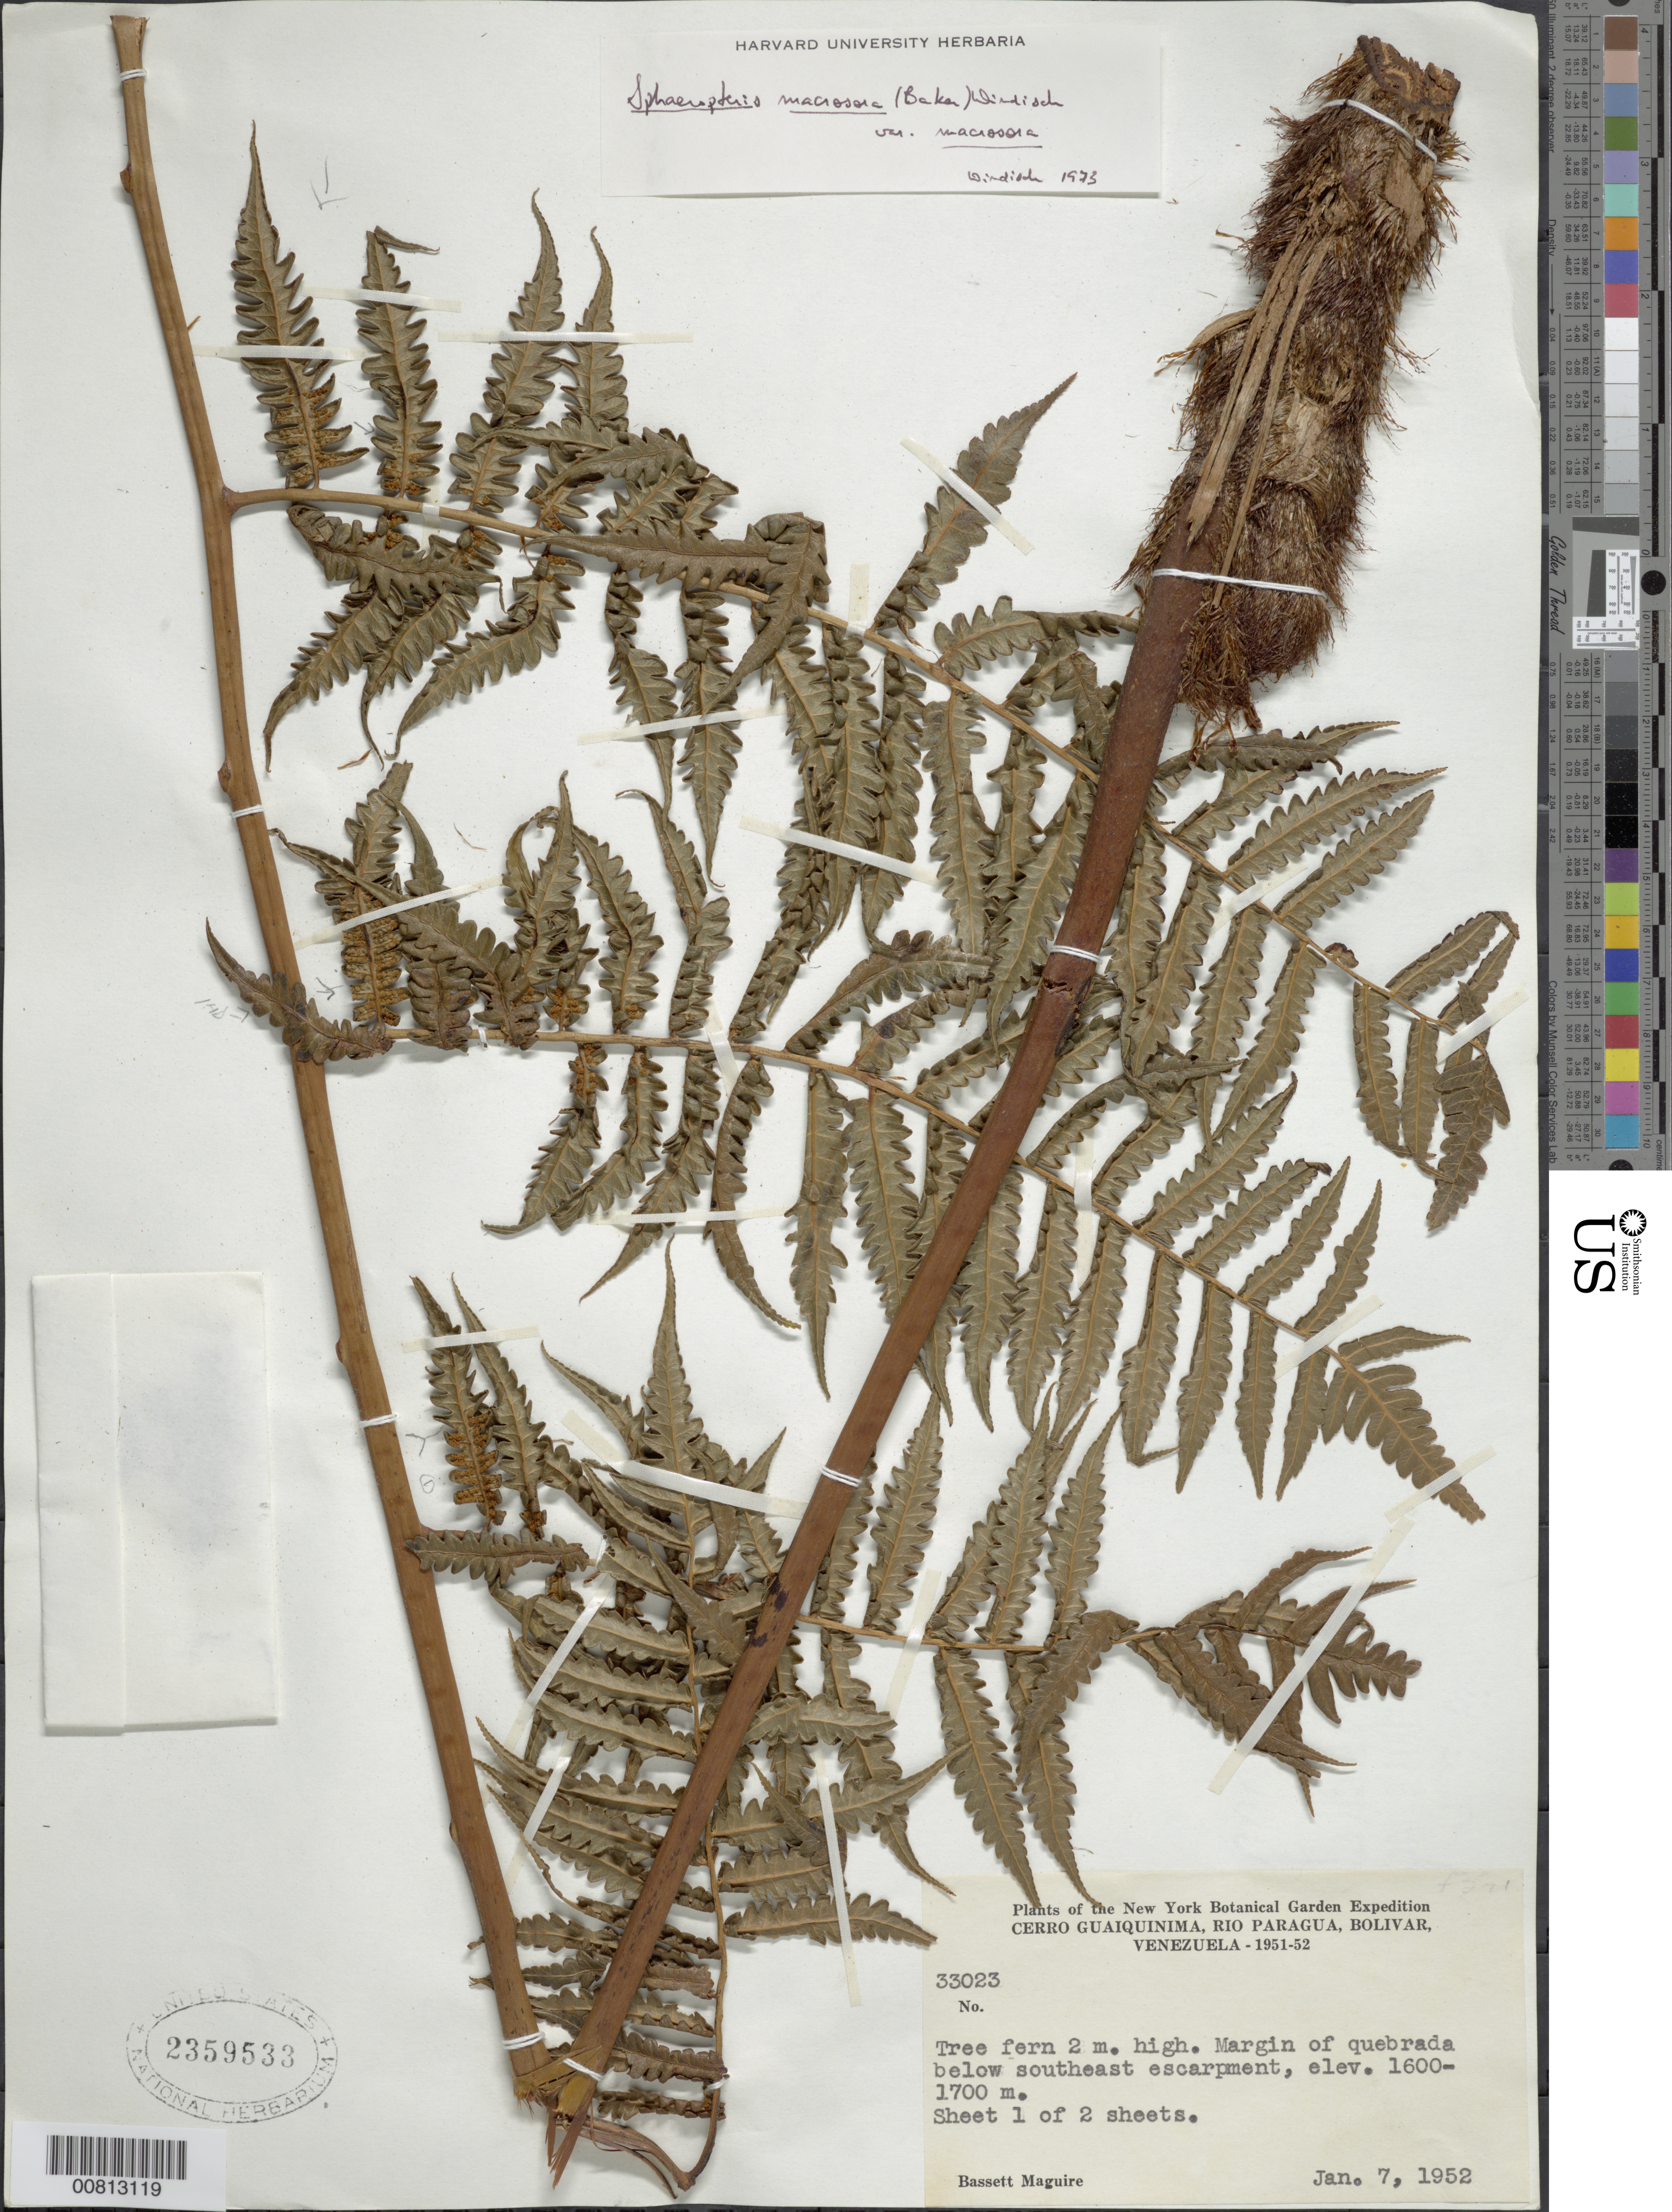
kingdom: Plantae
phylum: Tracheophyta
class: Polypodiopsida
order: Cyatheales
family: Cyatheaceae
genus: Cyathea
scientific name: Cyathea macrosora var. macrosora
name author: (Baker) Domin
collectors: B. Maguire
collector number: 33023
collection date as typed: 7-Jan-52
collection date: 1952-01-07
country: Venezuela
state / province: Bolívar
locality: Cerro Guaiquinima, Río Paragua, SE escarpment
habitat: Margin of quebrada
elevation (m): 1600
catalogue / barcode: US 2359533